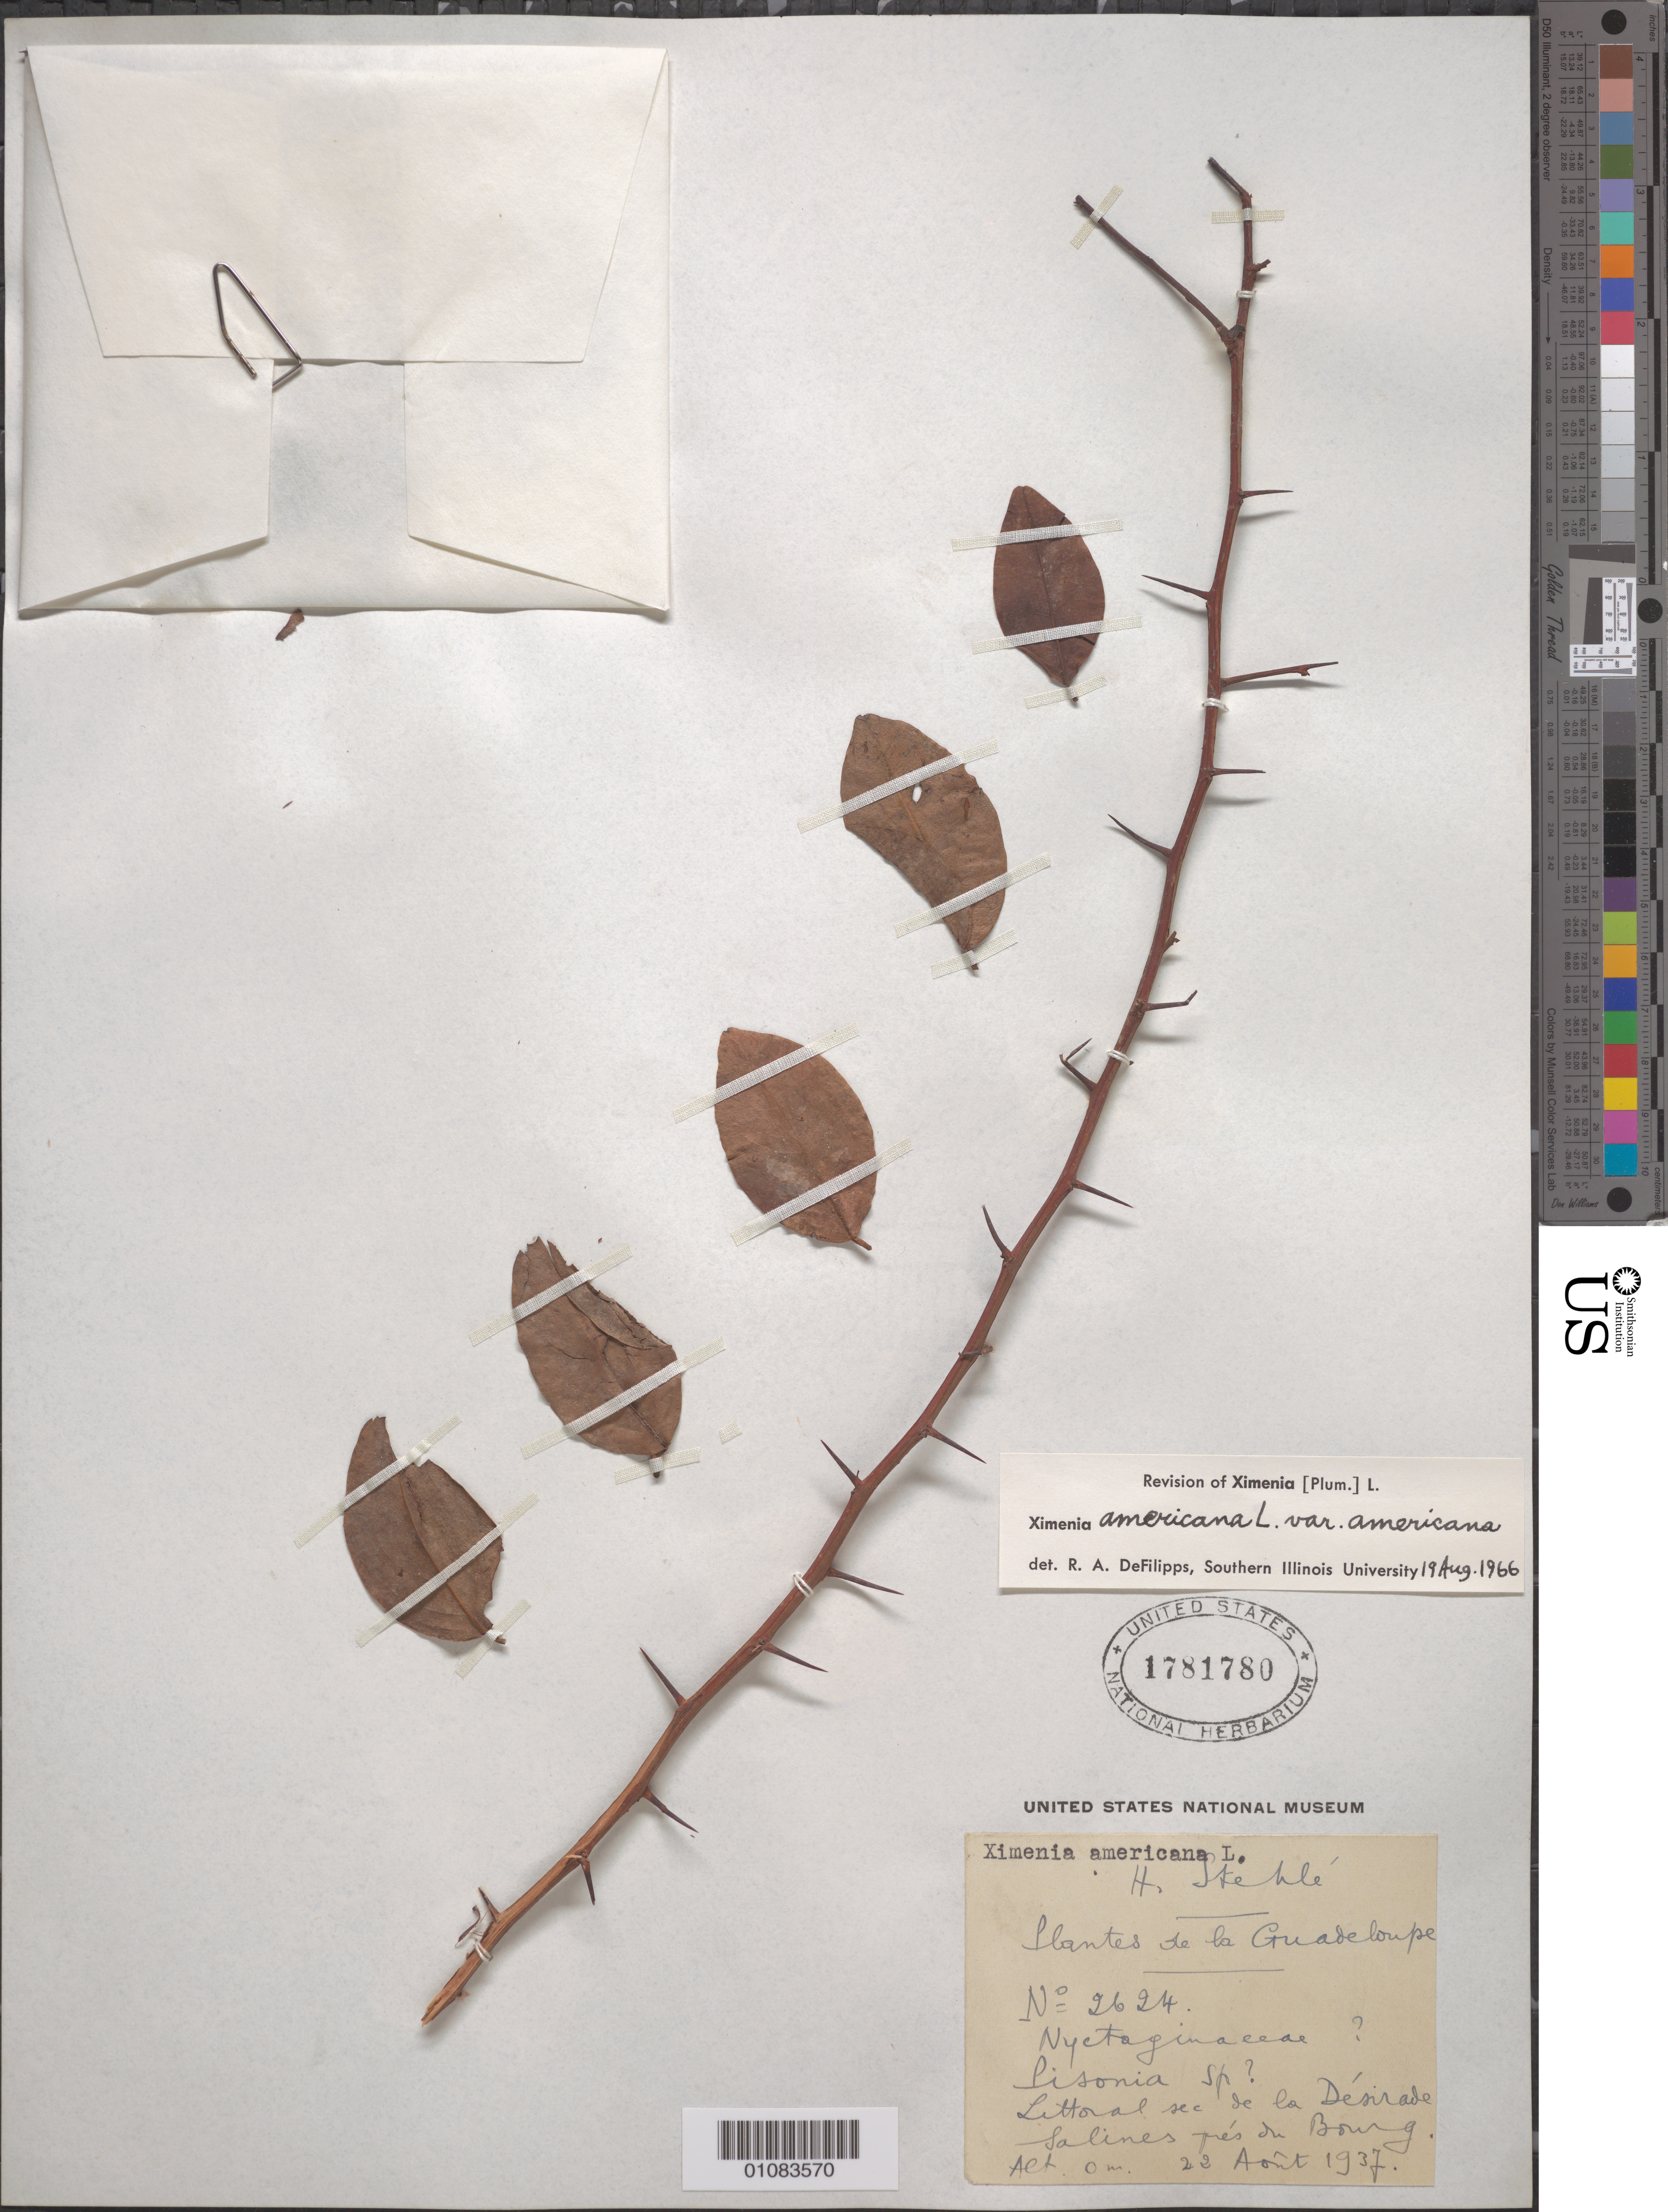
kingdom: Plantae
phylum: Tracheophyta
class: Magnoliopsida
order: Santalales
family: Ximeniaceae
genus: Ximenia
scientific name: Ximenia americana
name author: L.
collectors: H. Stehlé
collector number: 2624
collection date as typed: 22 Aug 1937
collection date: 1937-08-22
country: Guadeloupe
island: La Désirade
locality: Littoral sec de la Desirade salines pres du Bourg.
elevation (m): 0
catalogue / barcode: US 1781780